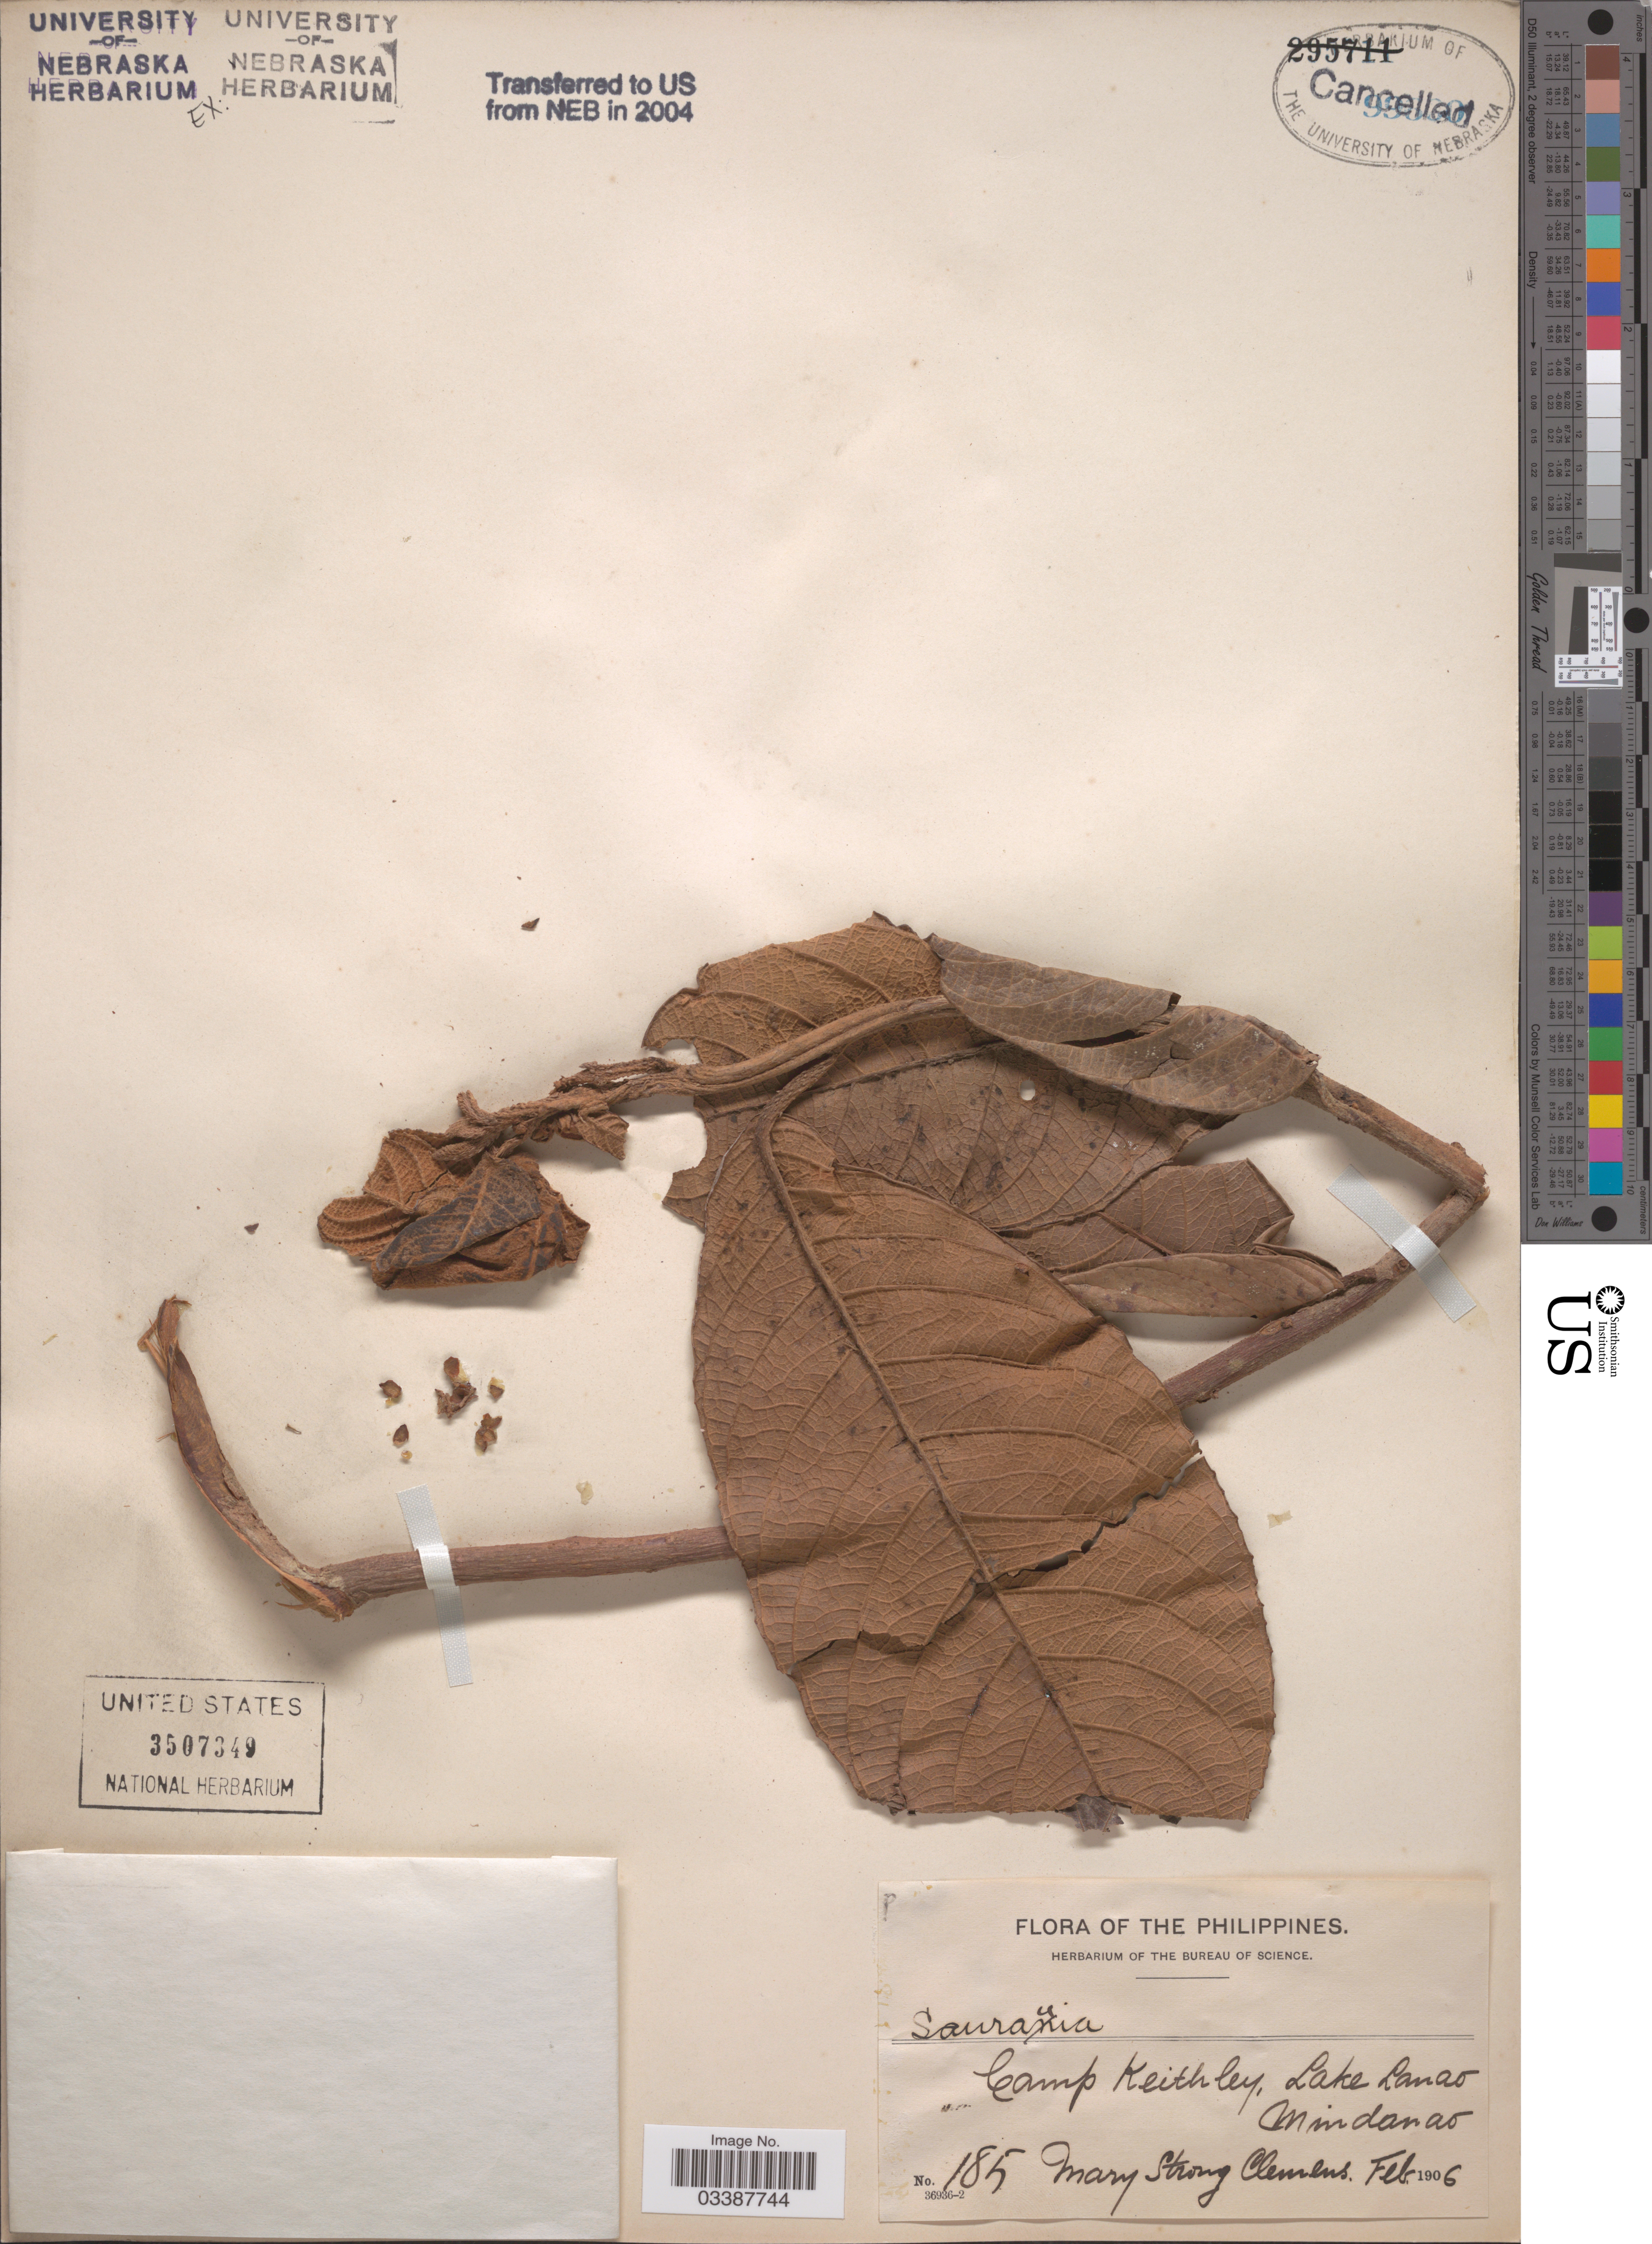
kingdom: Plantae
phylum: Tracheophyta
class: Magnoliopsida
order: Ericales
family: Actinidiaceae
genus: Saurauia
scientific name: Saurauia sp.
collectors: M. S. Clemens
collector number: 185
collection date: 1906-02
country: Philippines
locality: Camp Keithley, Lake Lanao. Mindanao.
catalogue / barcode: US 3507349